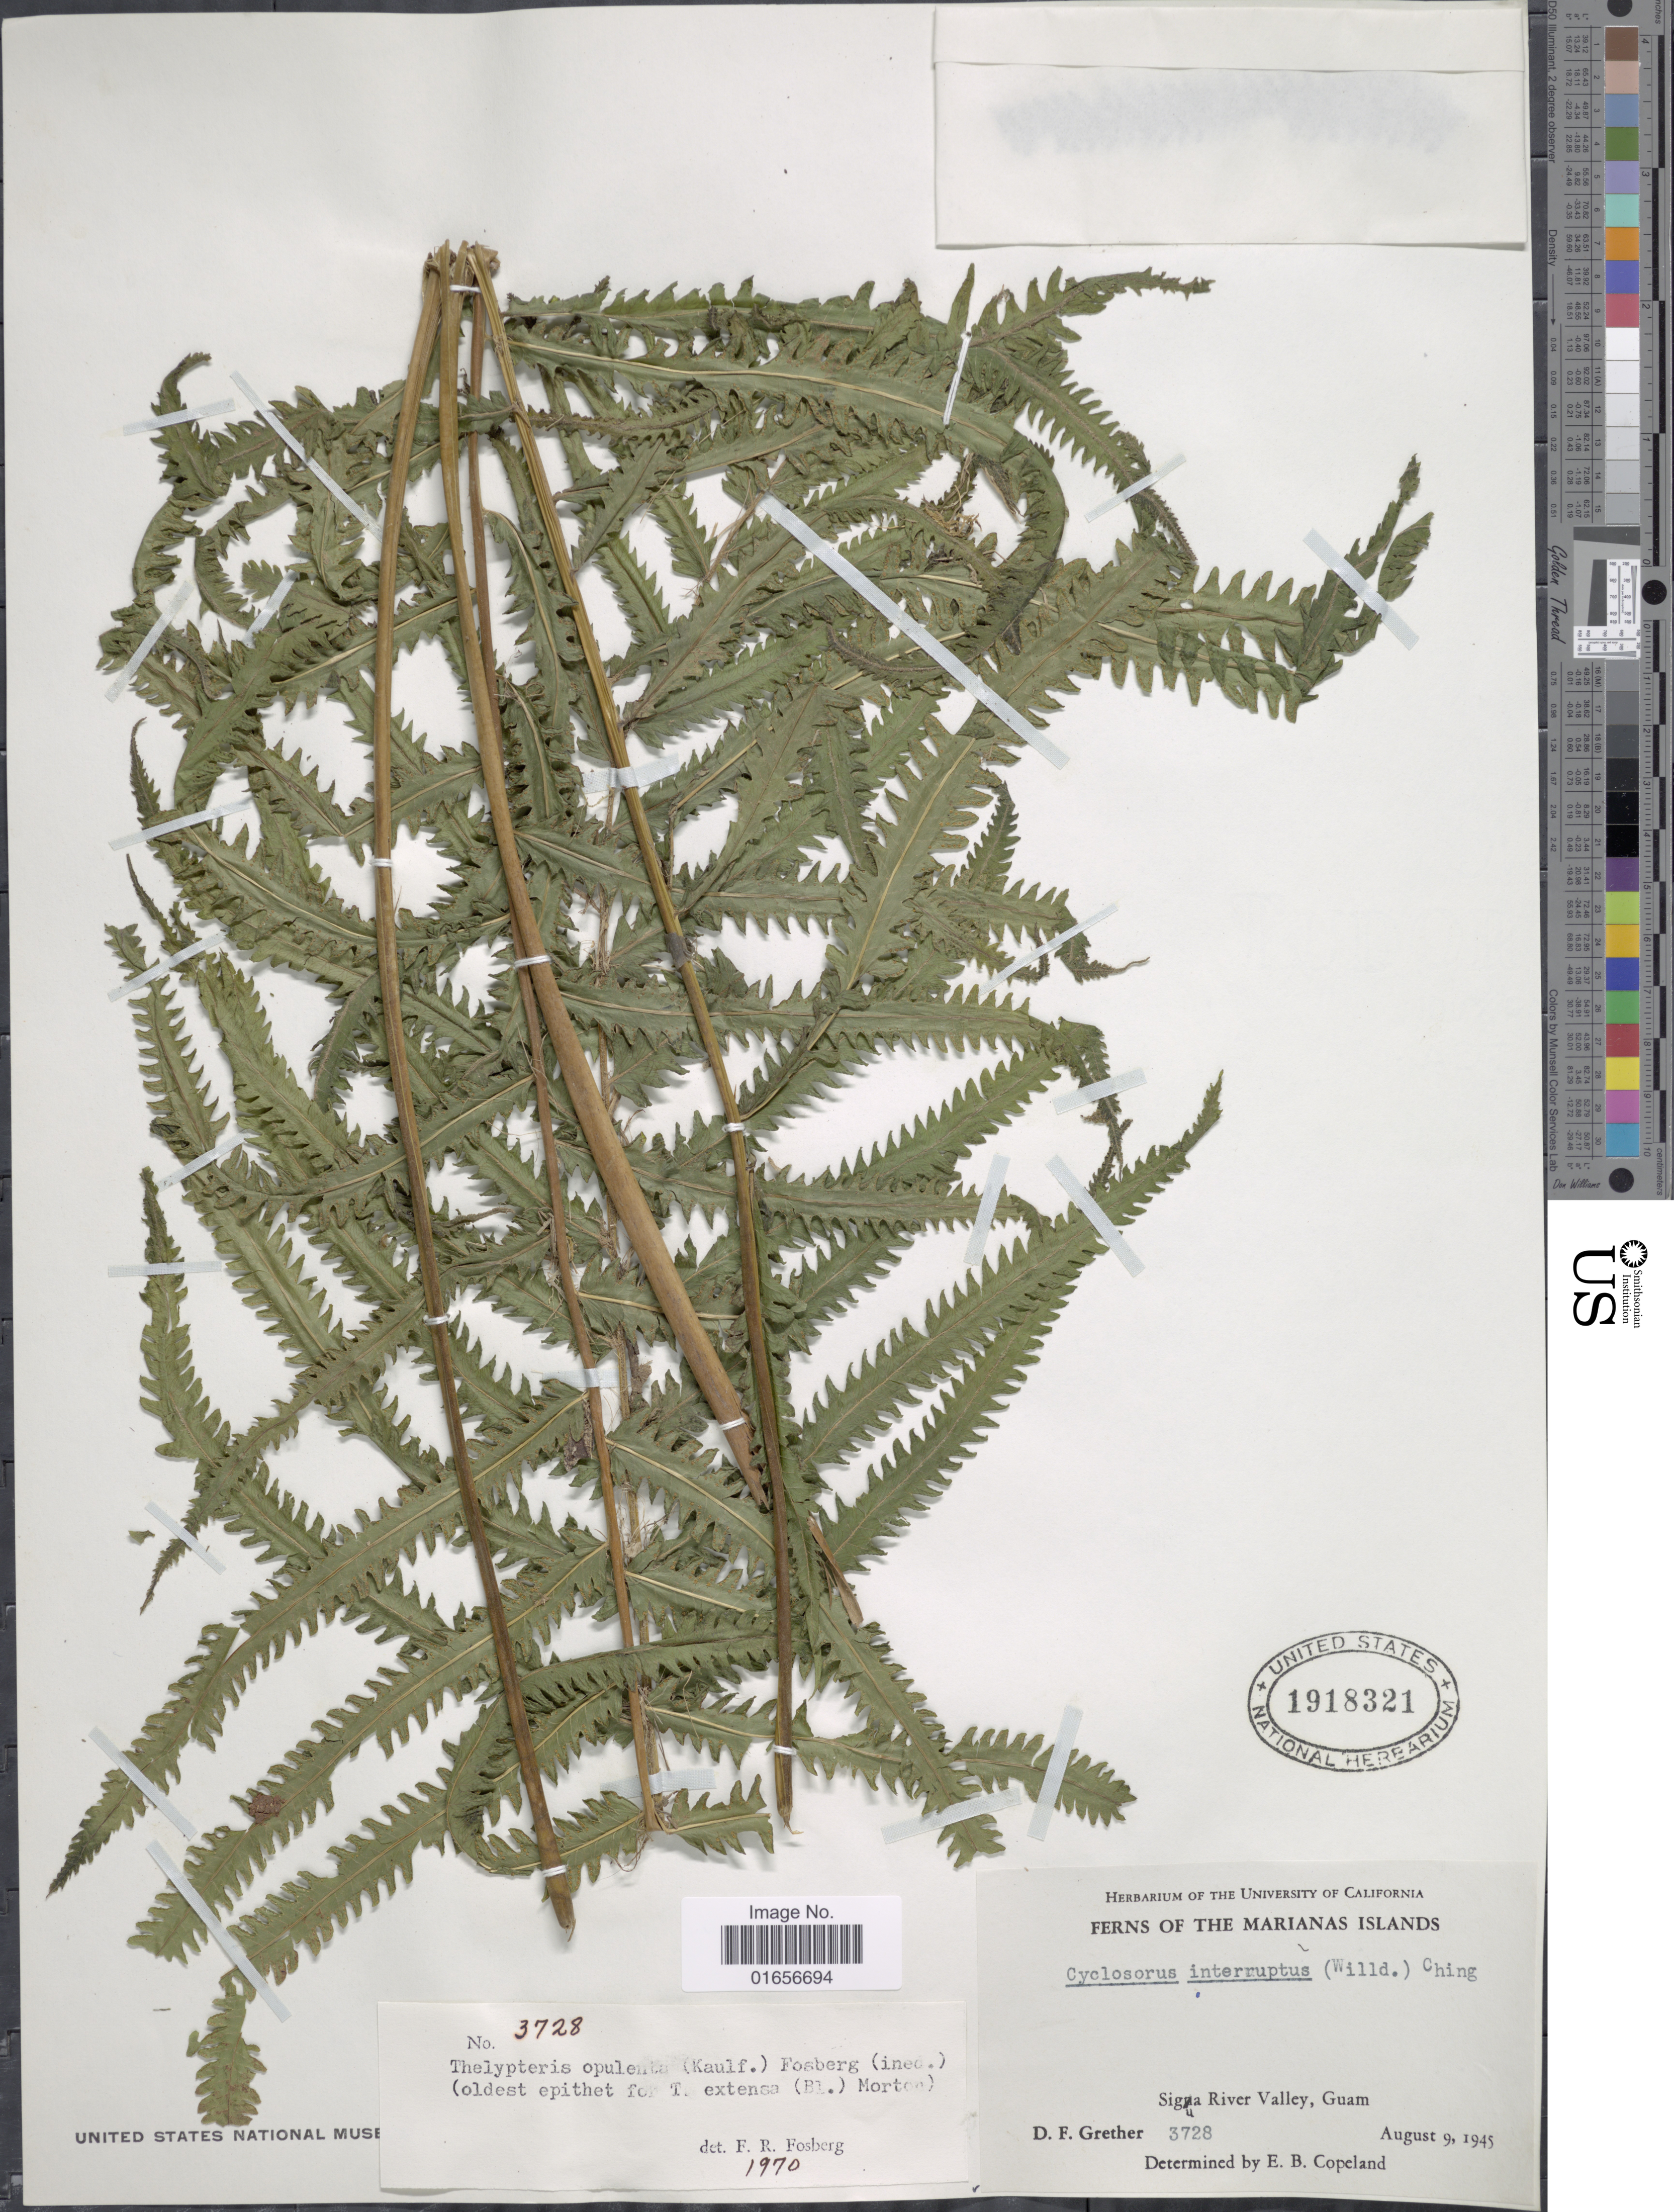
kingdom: Plantae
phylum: Tracheophyta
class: Polypodiopsida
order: Polypodiales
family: Thelypteridaceae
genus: Amphineuron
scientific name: Amphineuron opulentum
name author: (Kaulf.) Holttum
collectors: D. F. Grether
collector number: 3728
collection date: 1945-08-09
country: Northern Mariana Islands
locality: The Marianas Islands, Sigua River Valley, Guam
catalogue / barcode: US 1918321